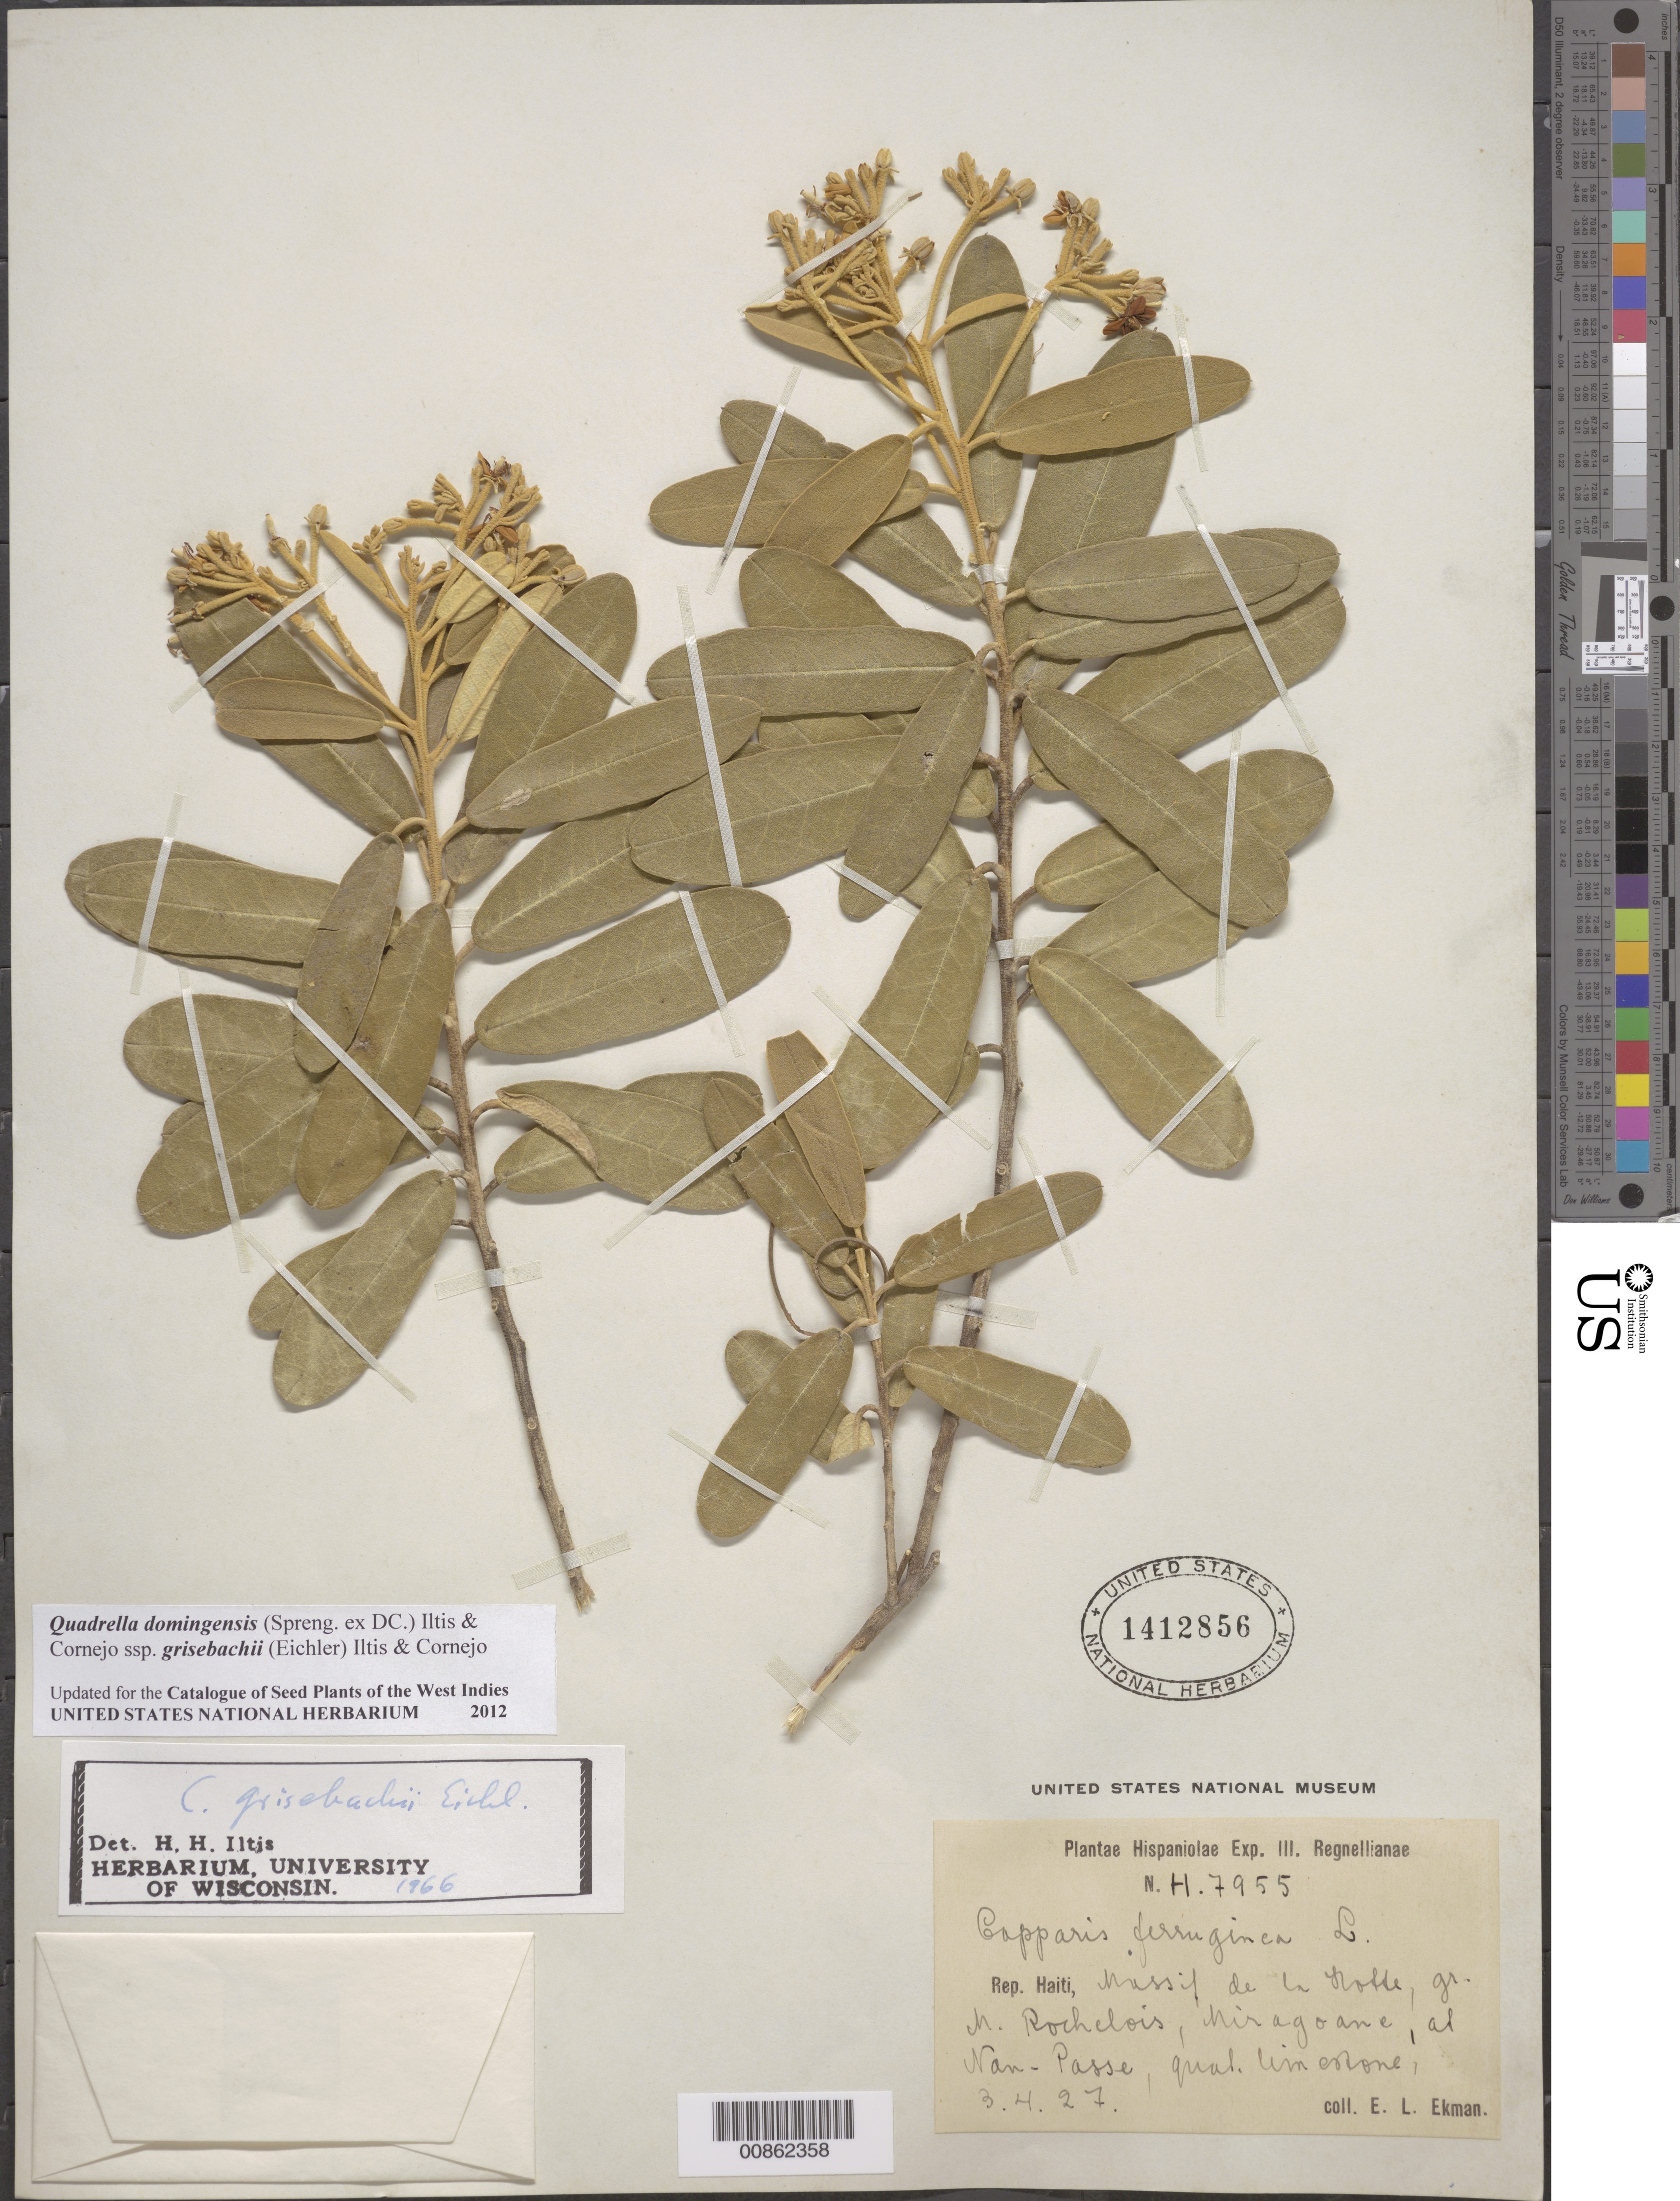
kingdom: Plantae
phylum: Tracheophyta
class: Magnoliopsida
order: Brassicales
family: Capparaceae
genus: Quadrella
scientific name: Quadrella domingensis subsp. grisebachii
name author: (Eichler) Cornejo & Iltis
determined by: Iltis, Hugh Hellmut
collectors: E. L. Ekman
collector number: H 7955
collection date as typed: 03 Apr 1927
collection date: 1927-04-03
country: Haiti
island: Hispaniola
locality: Massif de la Hotte, gr. M. Rochelois, Miragoane, at "Nan-Passe".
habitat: Quaternary limestone.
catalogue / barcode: US 1412856